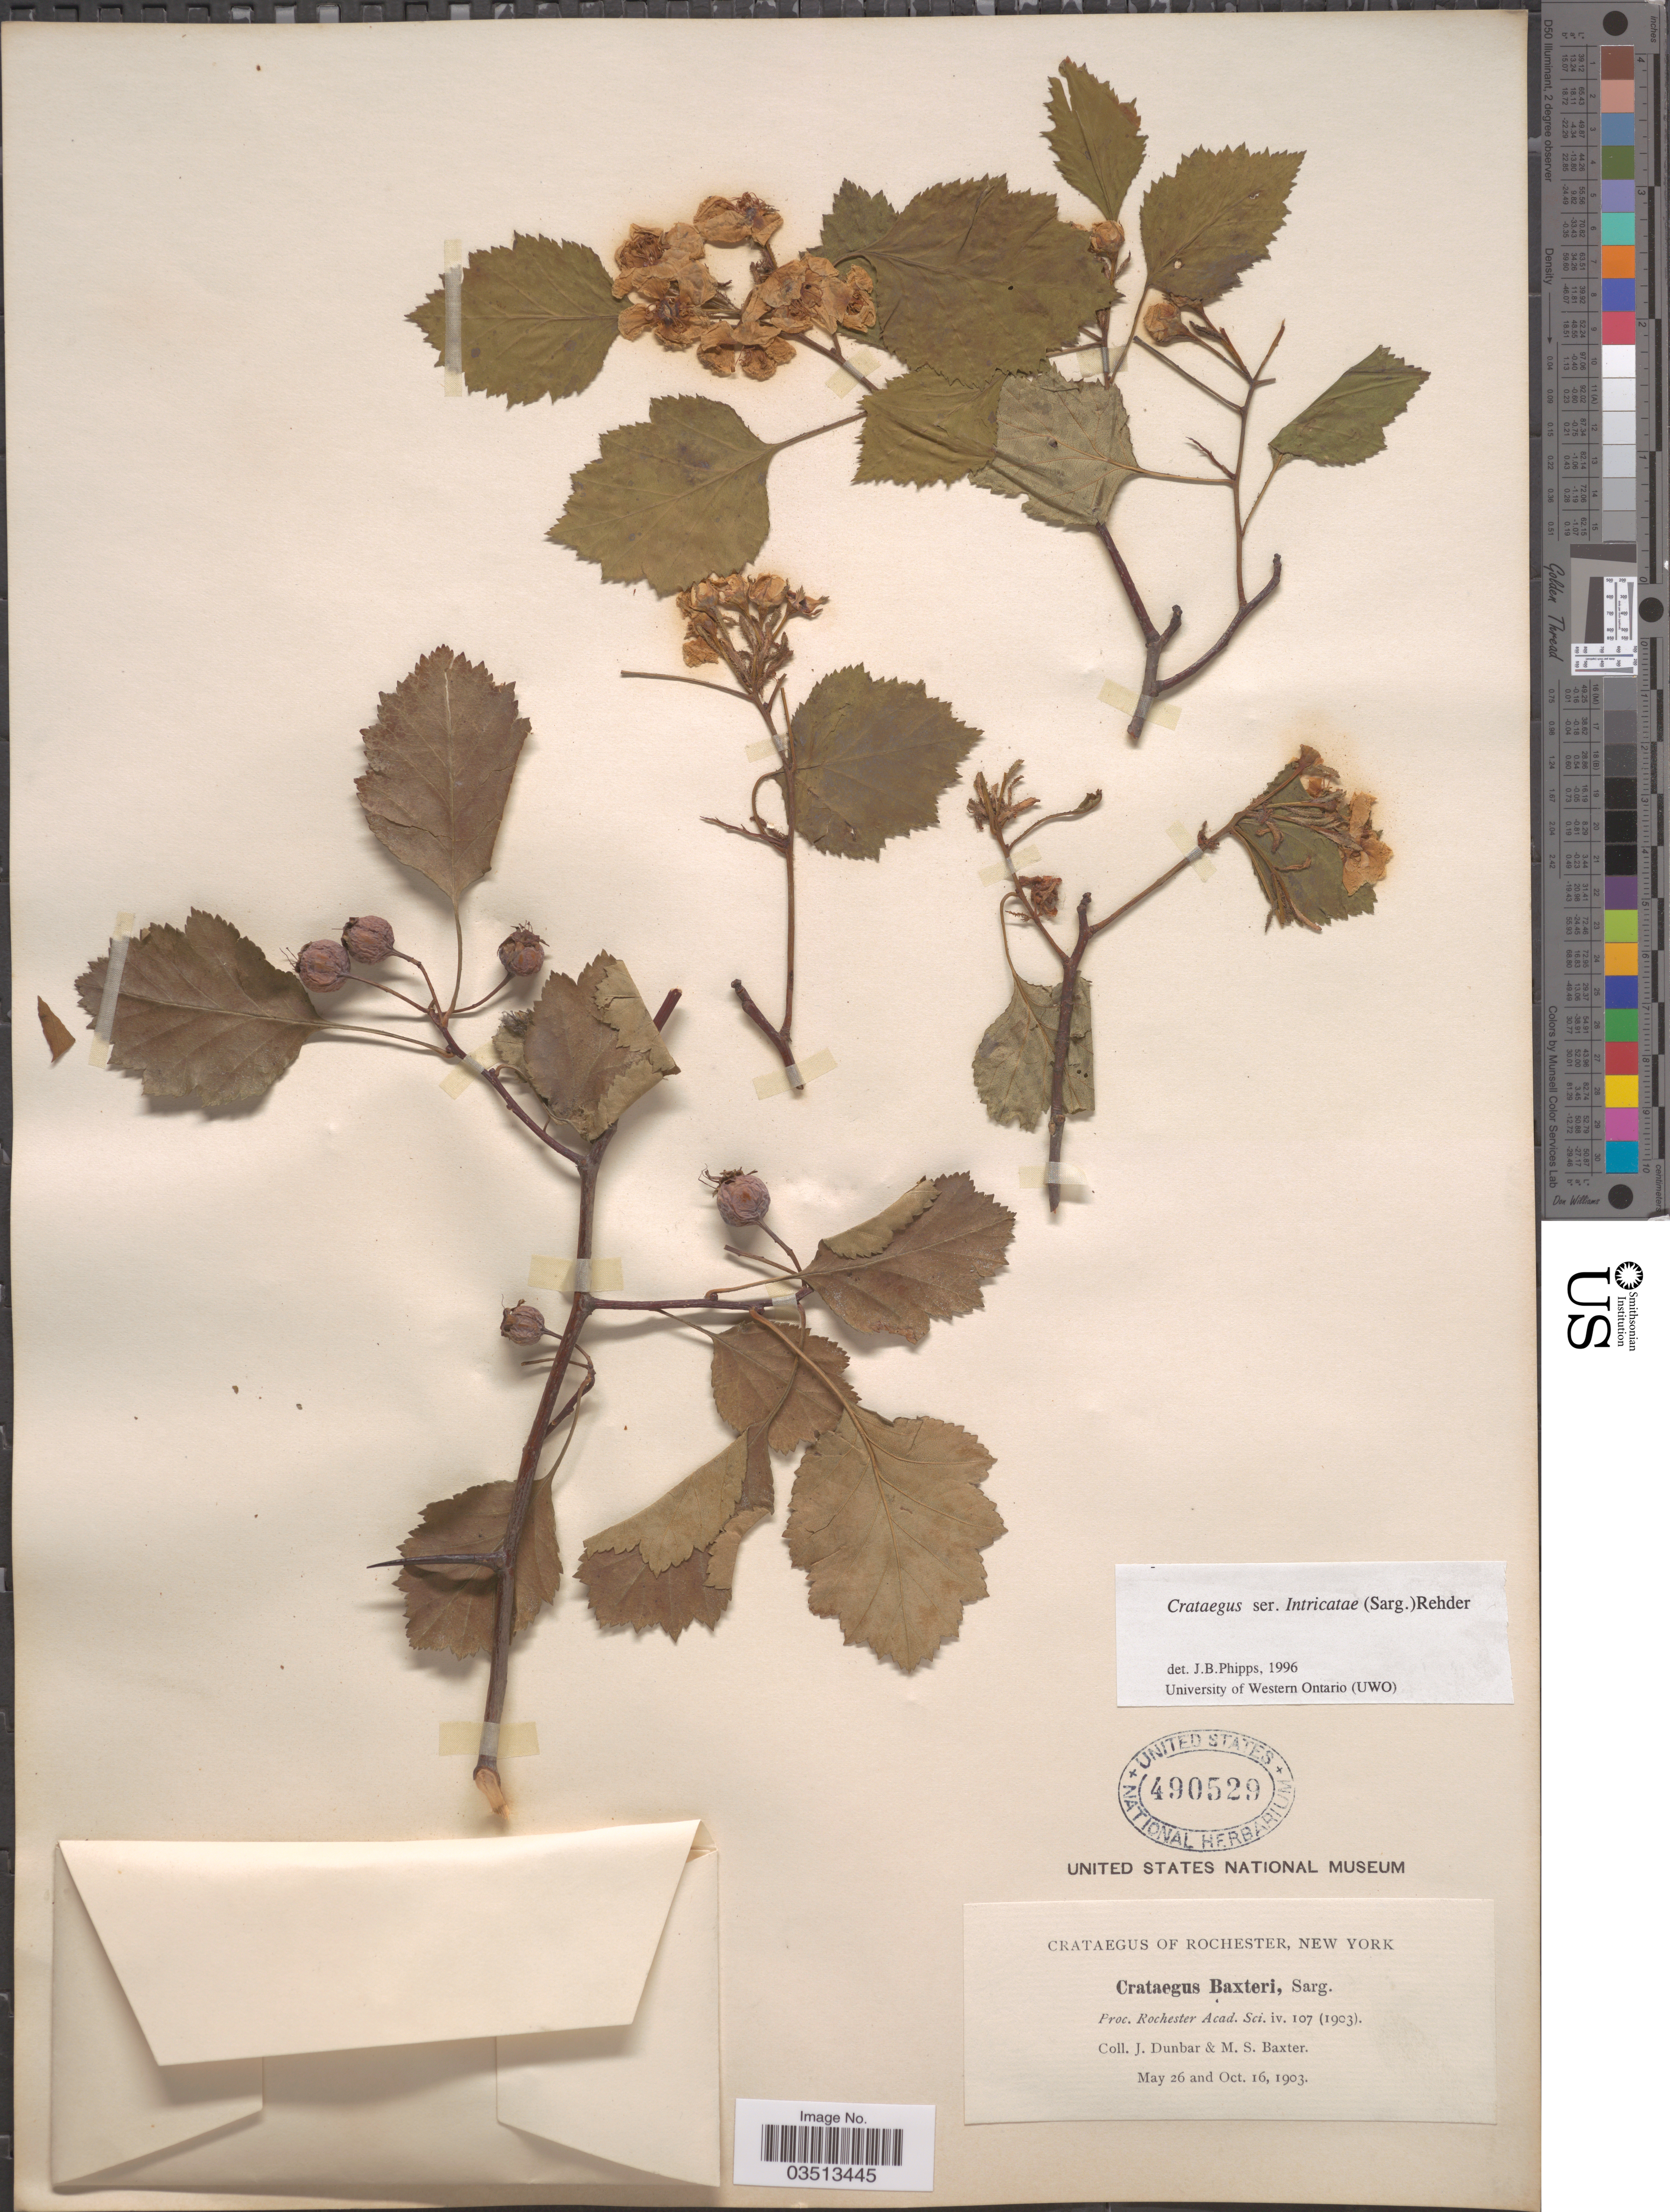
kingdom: Plantae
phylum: Tracheophyta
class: Magnoliopsida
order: Rosales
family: Rosaceae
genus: Crataegus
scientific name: Crataegus baxteri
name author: Sarg.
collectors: J. Dunbar & M. Baxter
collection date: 1903-05-26/1903-10-16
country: United States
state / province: New York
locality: Rochester.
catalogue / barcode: US 490529